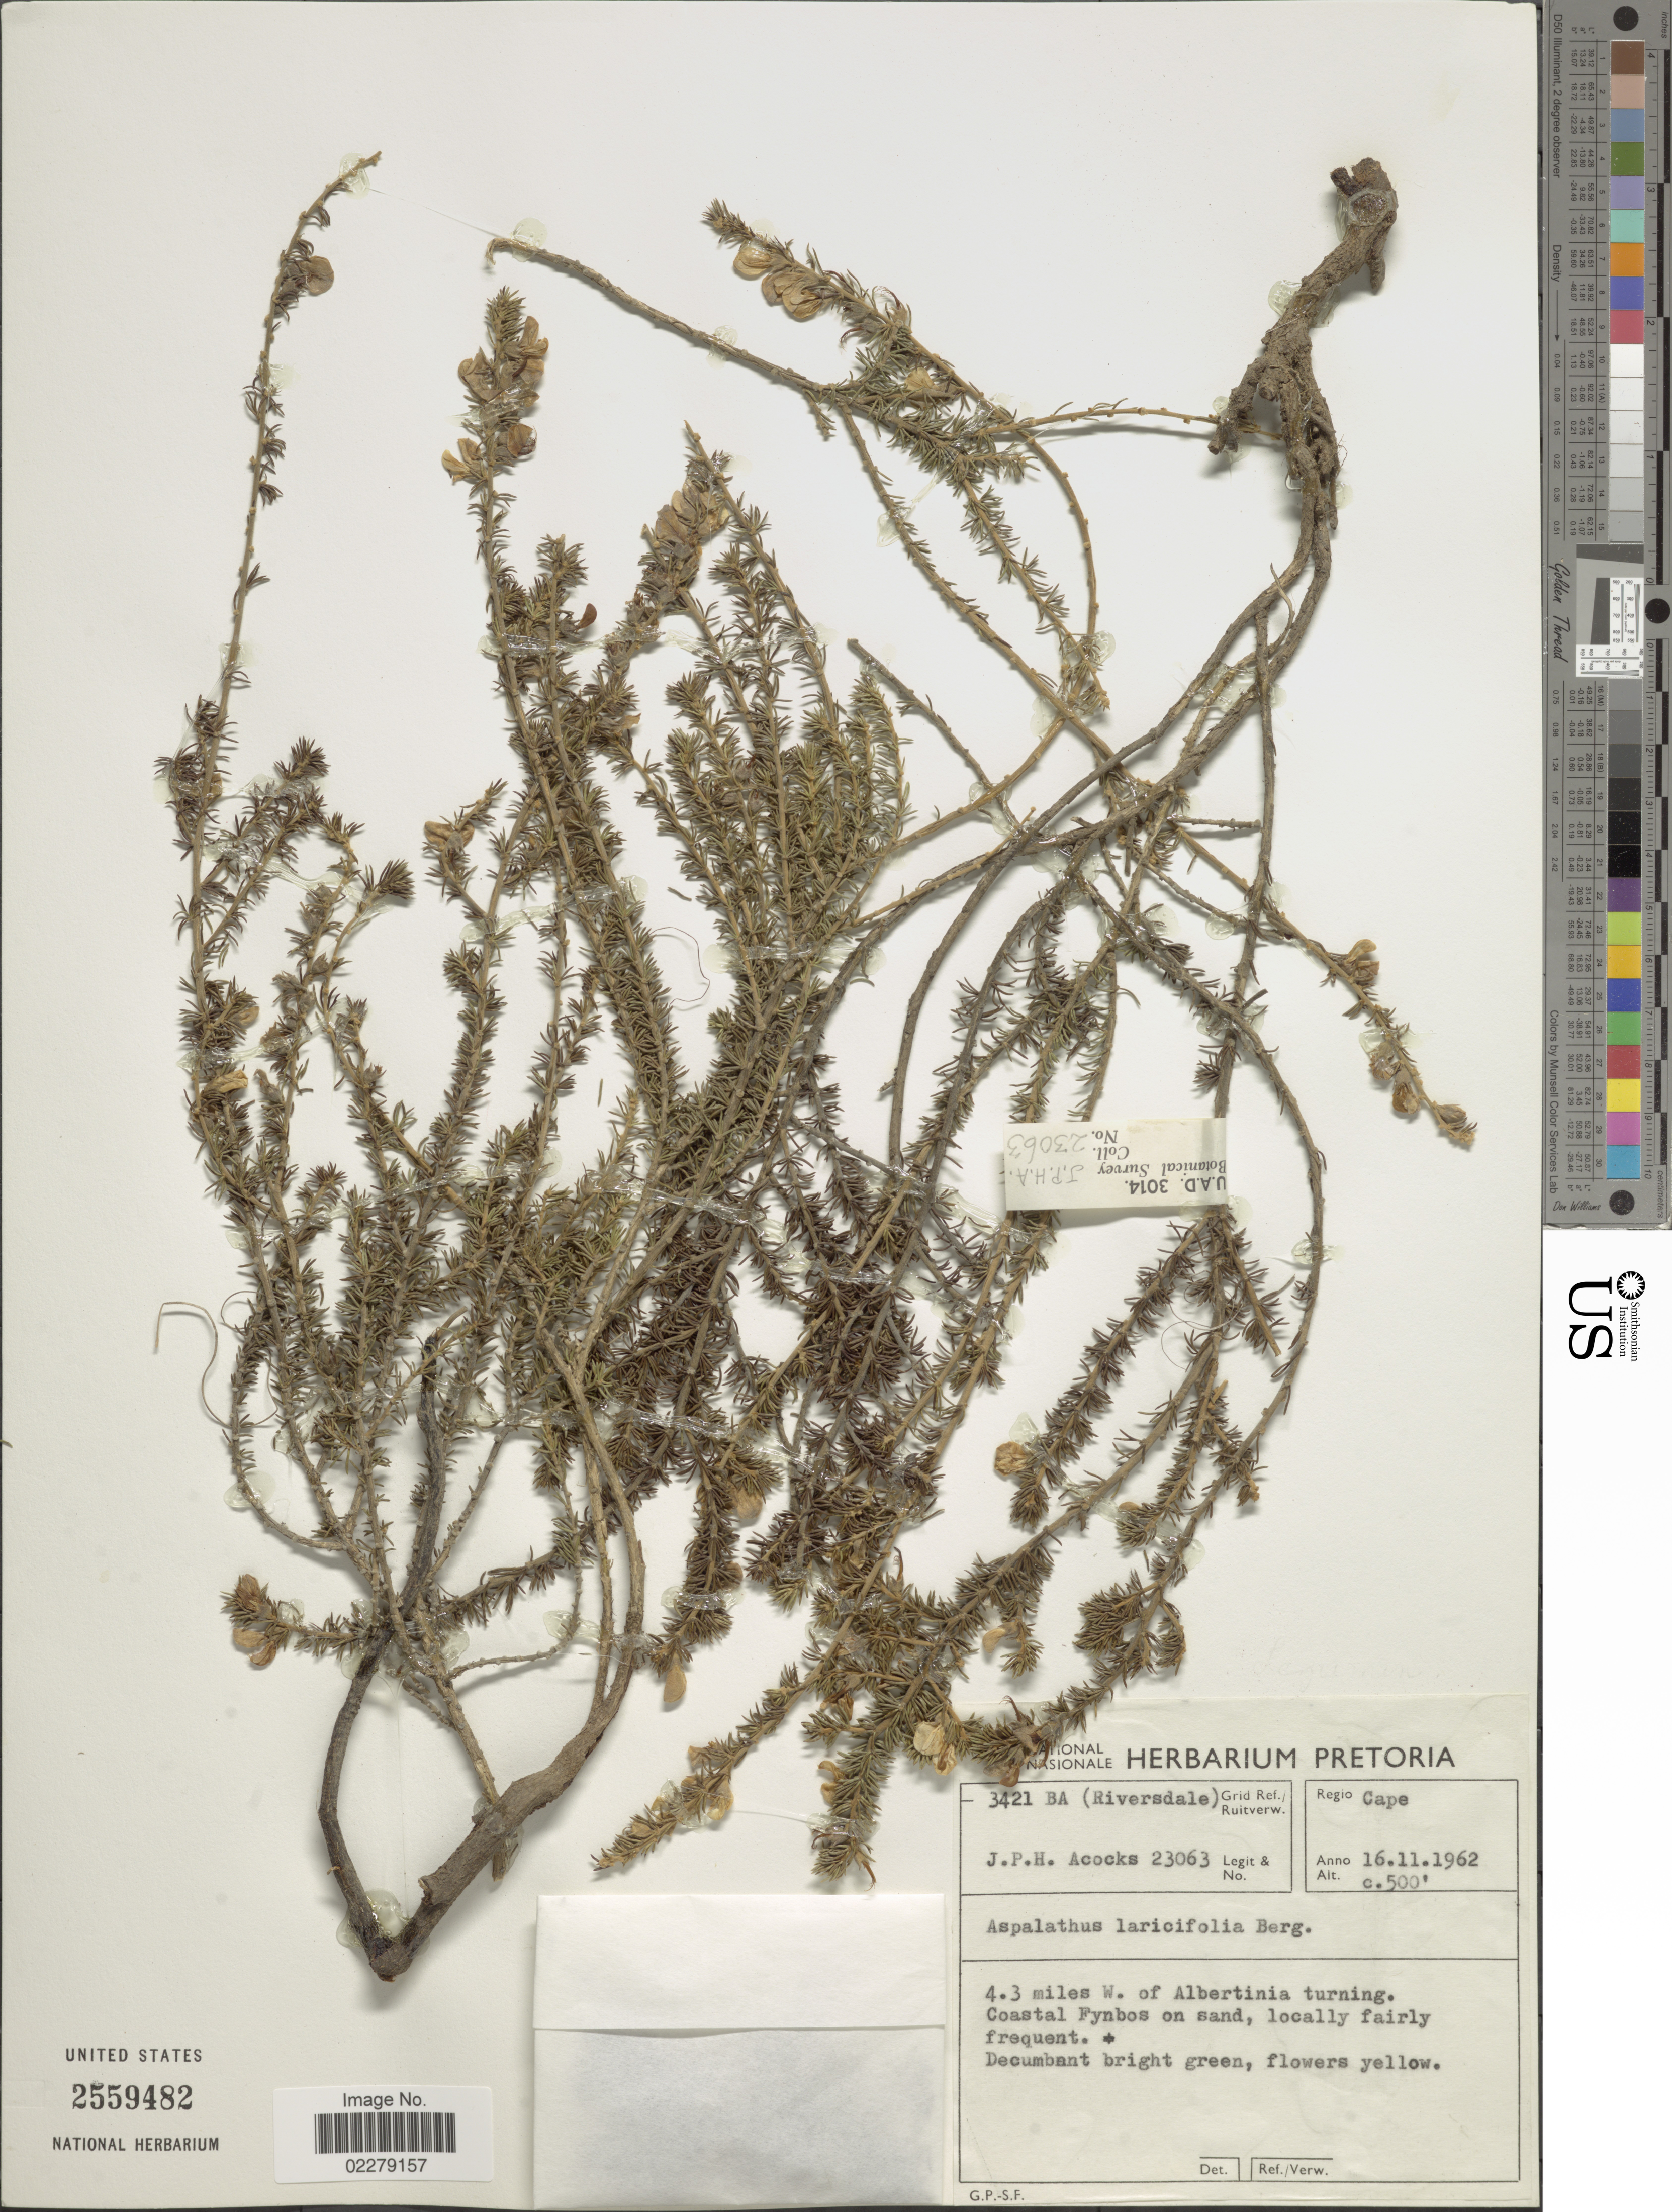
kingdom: Plantae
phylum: Tracheophyta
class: Magnoliopsida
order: Fabales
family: Fabaceae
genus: Aspalathus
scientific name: Aspalathus laricifolia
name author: P.J. Bergius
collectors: J. P. Acocks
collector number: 23063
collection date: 1962-11-16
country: South Africa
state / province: Western Cape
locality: Regio Cape. 4.3 miles W. of Albertinia turning. Coastal Fynbos on sand, locally fairly frequent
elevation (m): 152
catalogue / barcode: US 2559482